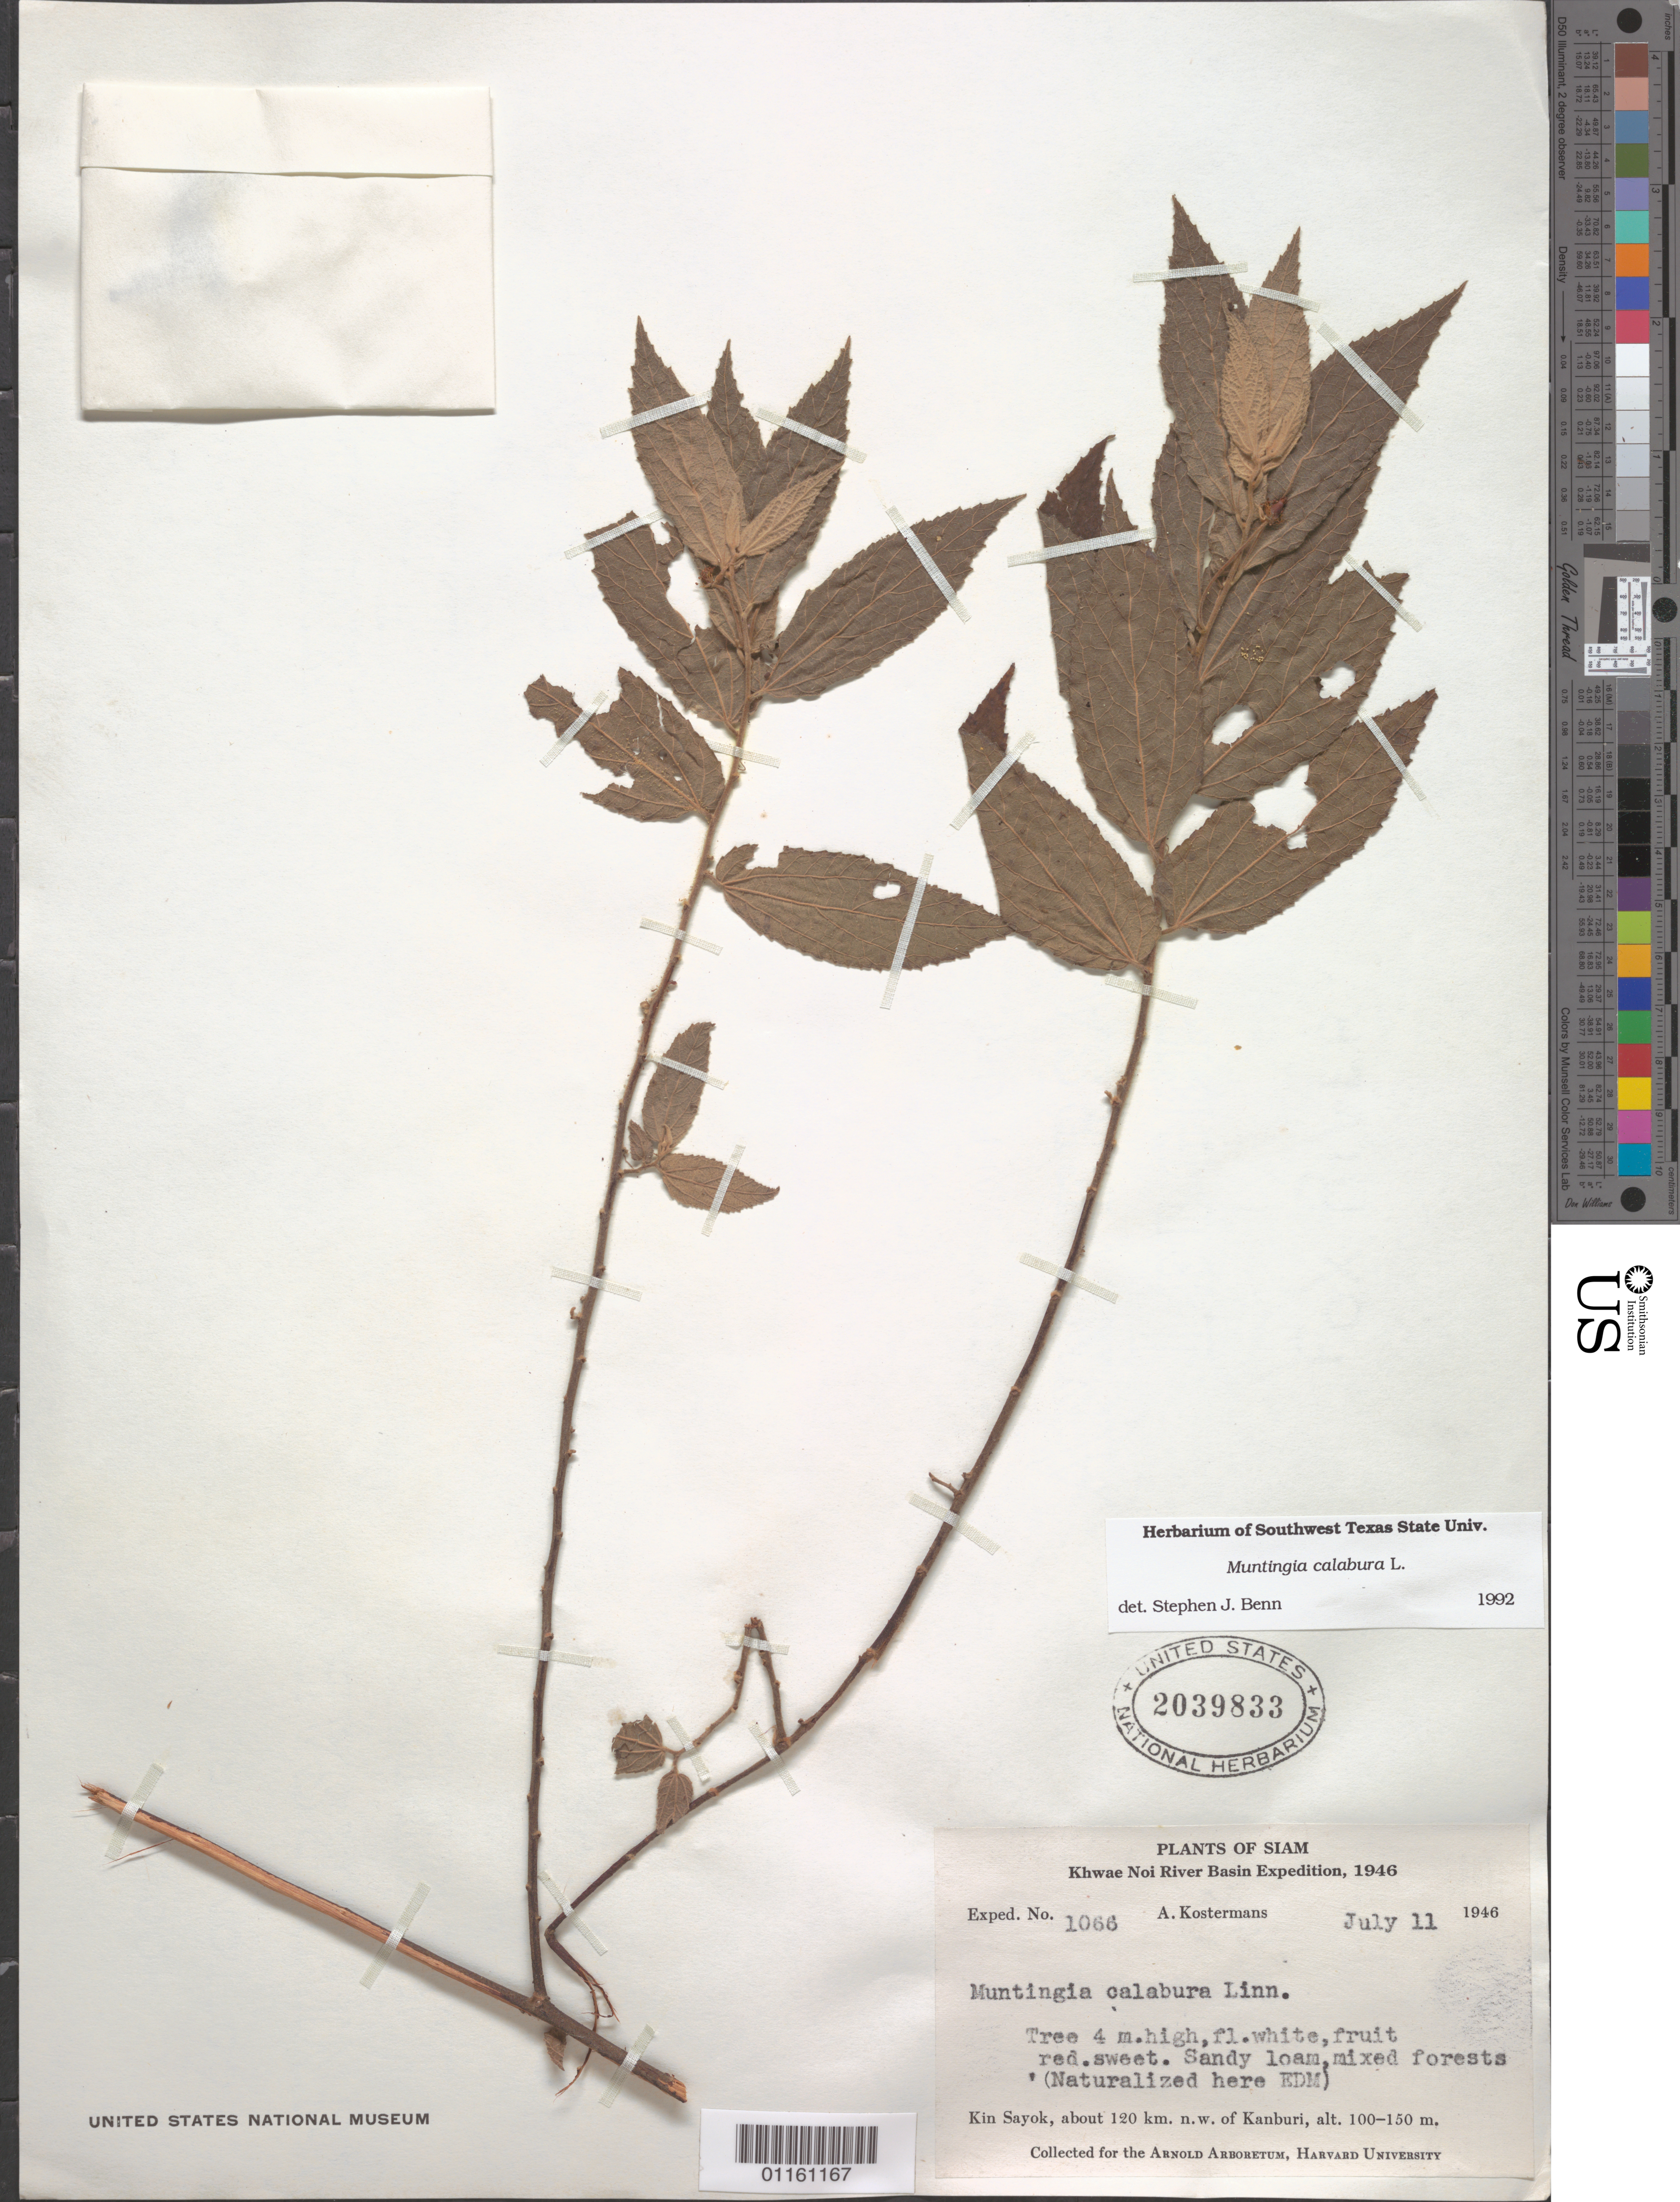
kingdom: Plantae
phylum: Tracheophyta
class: Magnoliopsida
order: Malvales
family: Muntingiaceae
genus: Muntingia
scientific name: Muntingia calabura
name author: L.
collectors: A. J. G. Kostermans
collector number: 1066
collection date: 1946-07-11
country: Thailand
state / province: (Siam)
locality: Kin Sayok, about 120 km NW of Kanburi.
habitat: Sandy loam, mixed forests ( naturalized here EDM ).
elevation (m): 100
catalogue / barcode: US 2039833